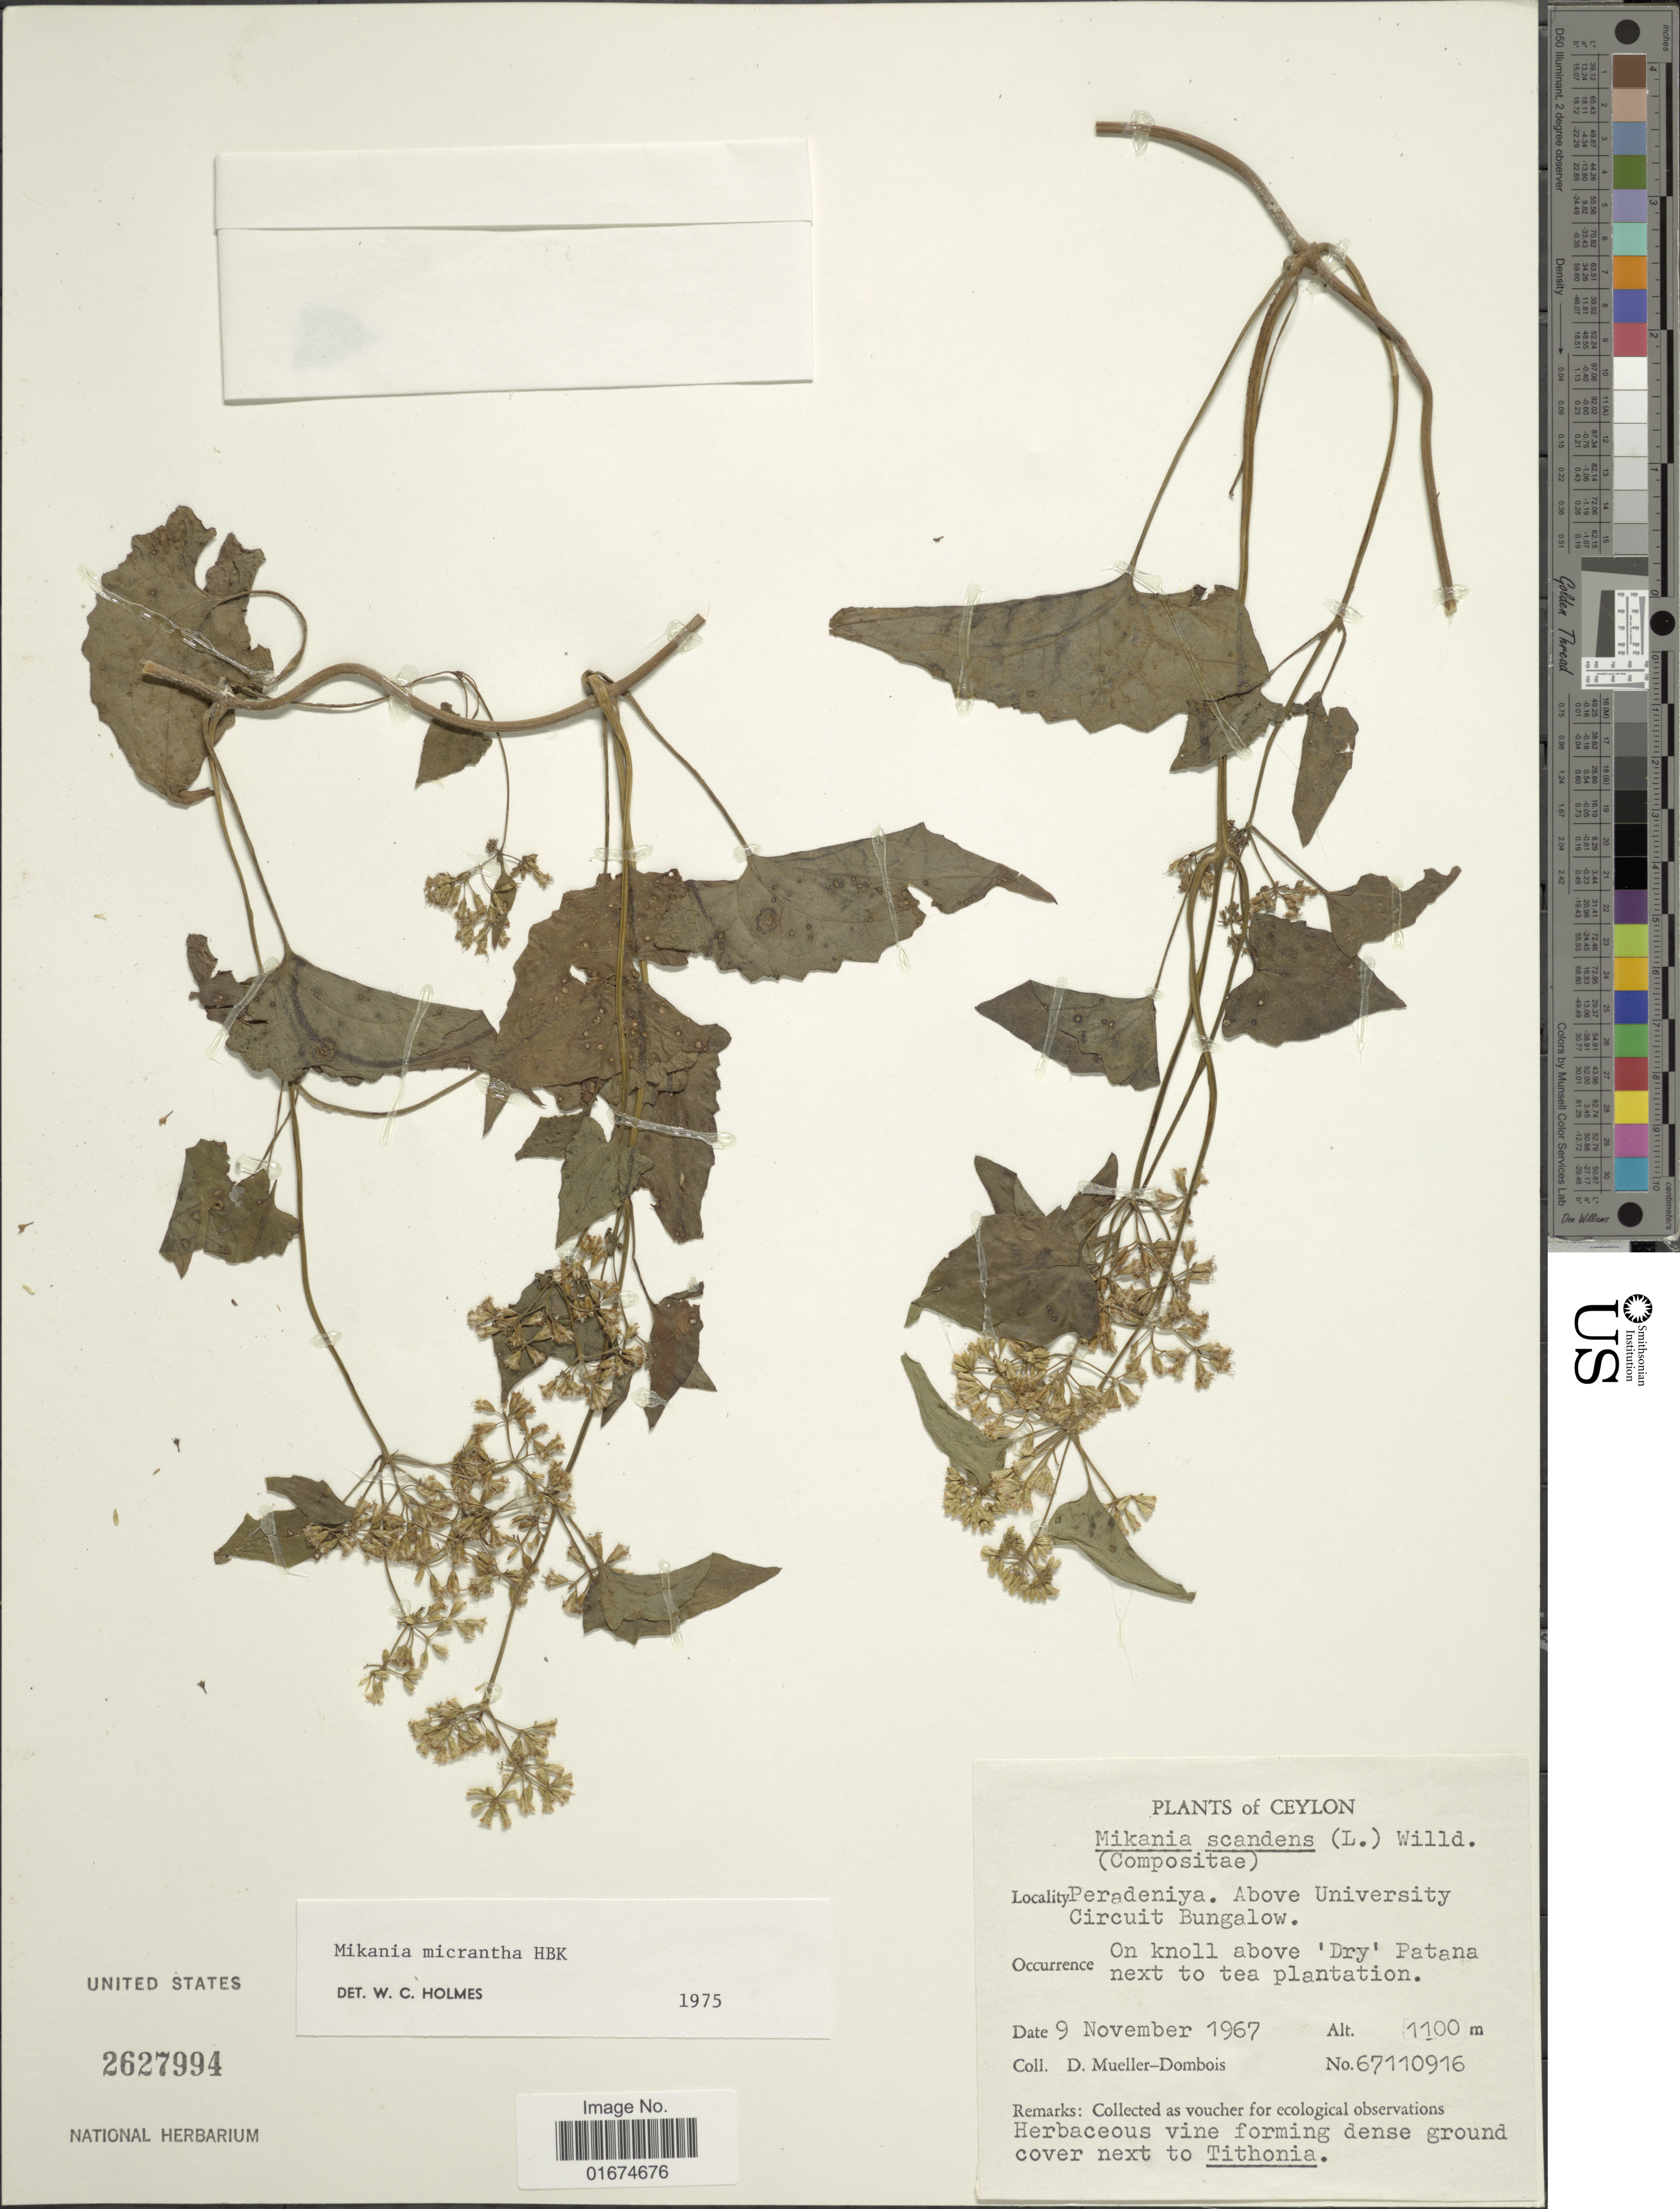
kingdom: Plantae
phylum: Tracheophyta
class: Magnoliopsida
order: Asterales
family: Asteraceae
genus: Mikania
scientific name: Mikania micrantha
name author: Kunth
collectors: D. Mueller-Dombois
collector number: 67110916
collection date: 1967-11-09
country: Sri Lanka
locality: Ceylon, Peradeniya. Above University Circuit Bungalow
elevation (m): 1100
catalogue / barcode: US 2627994